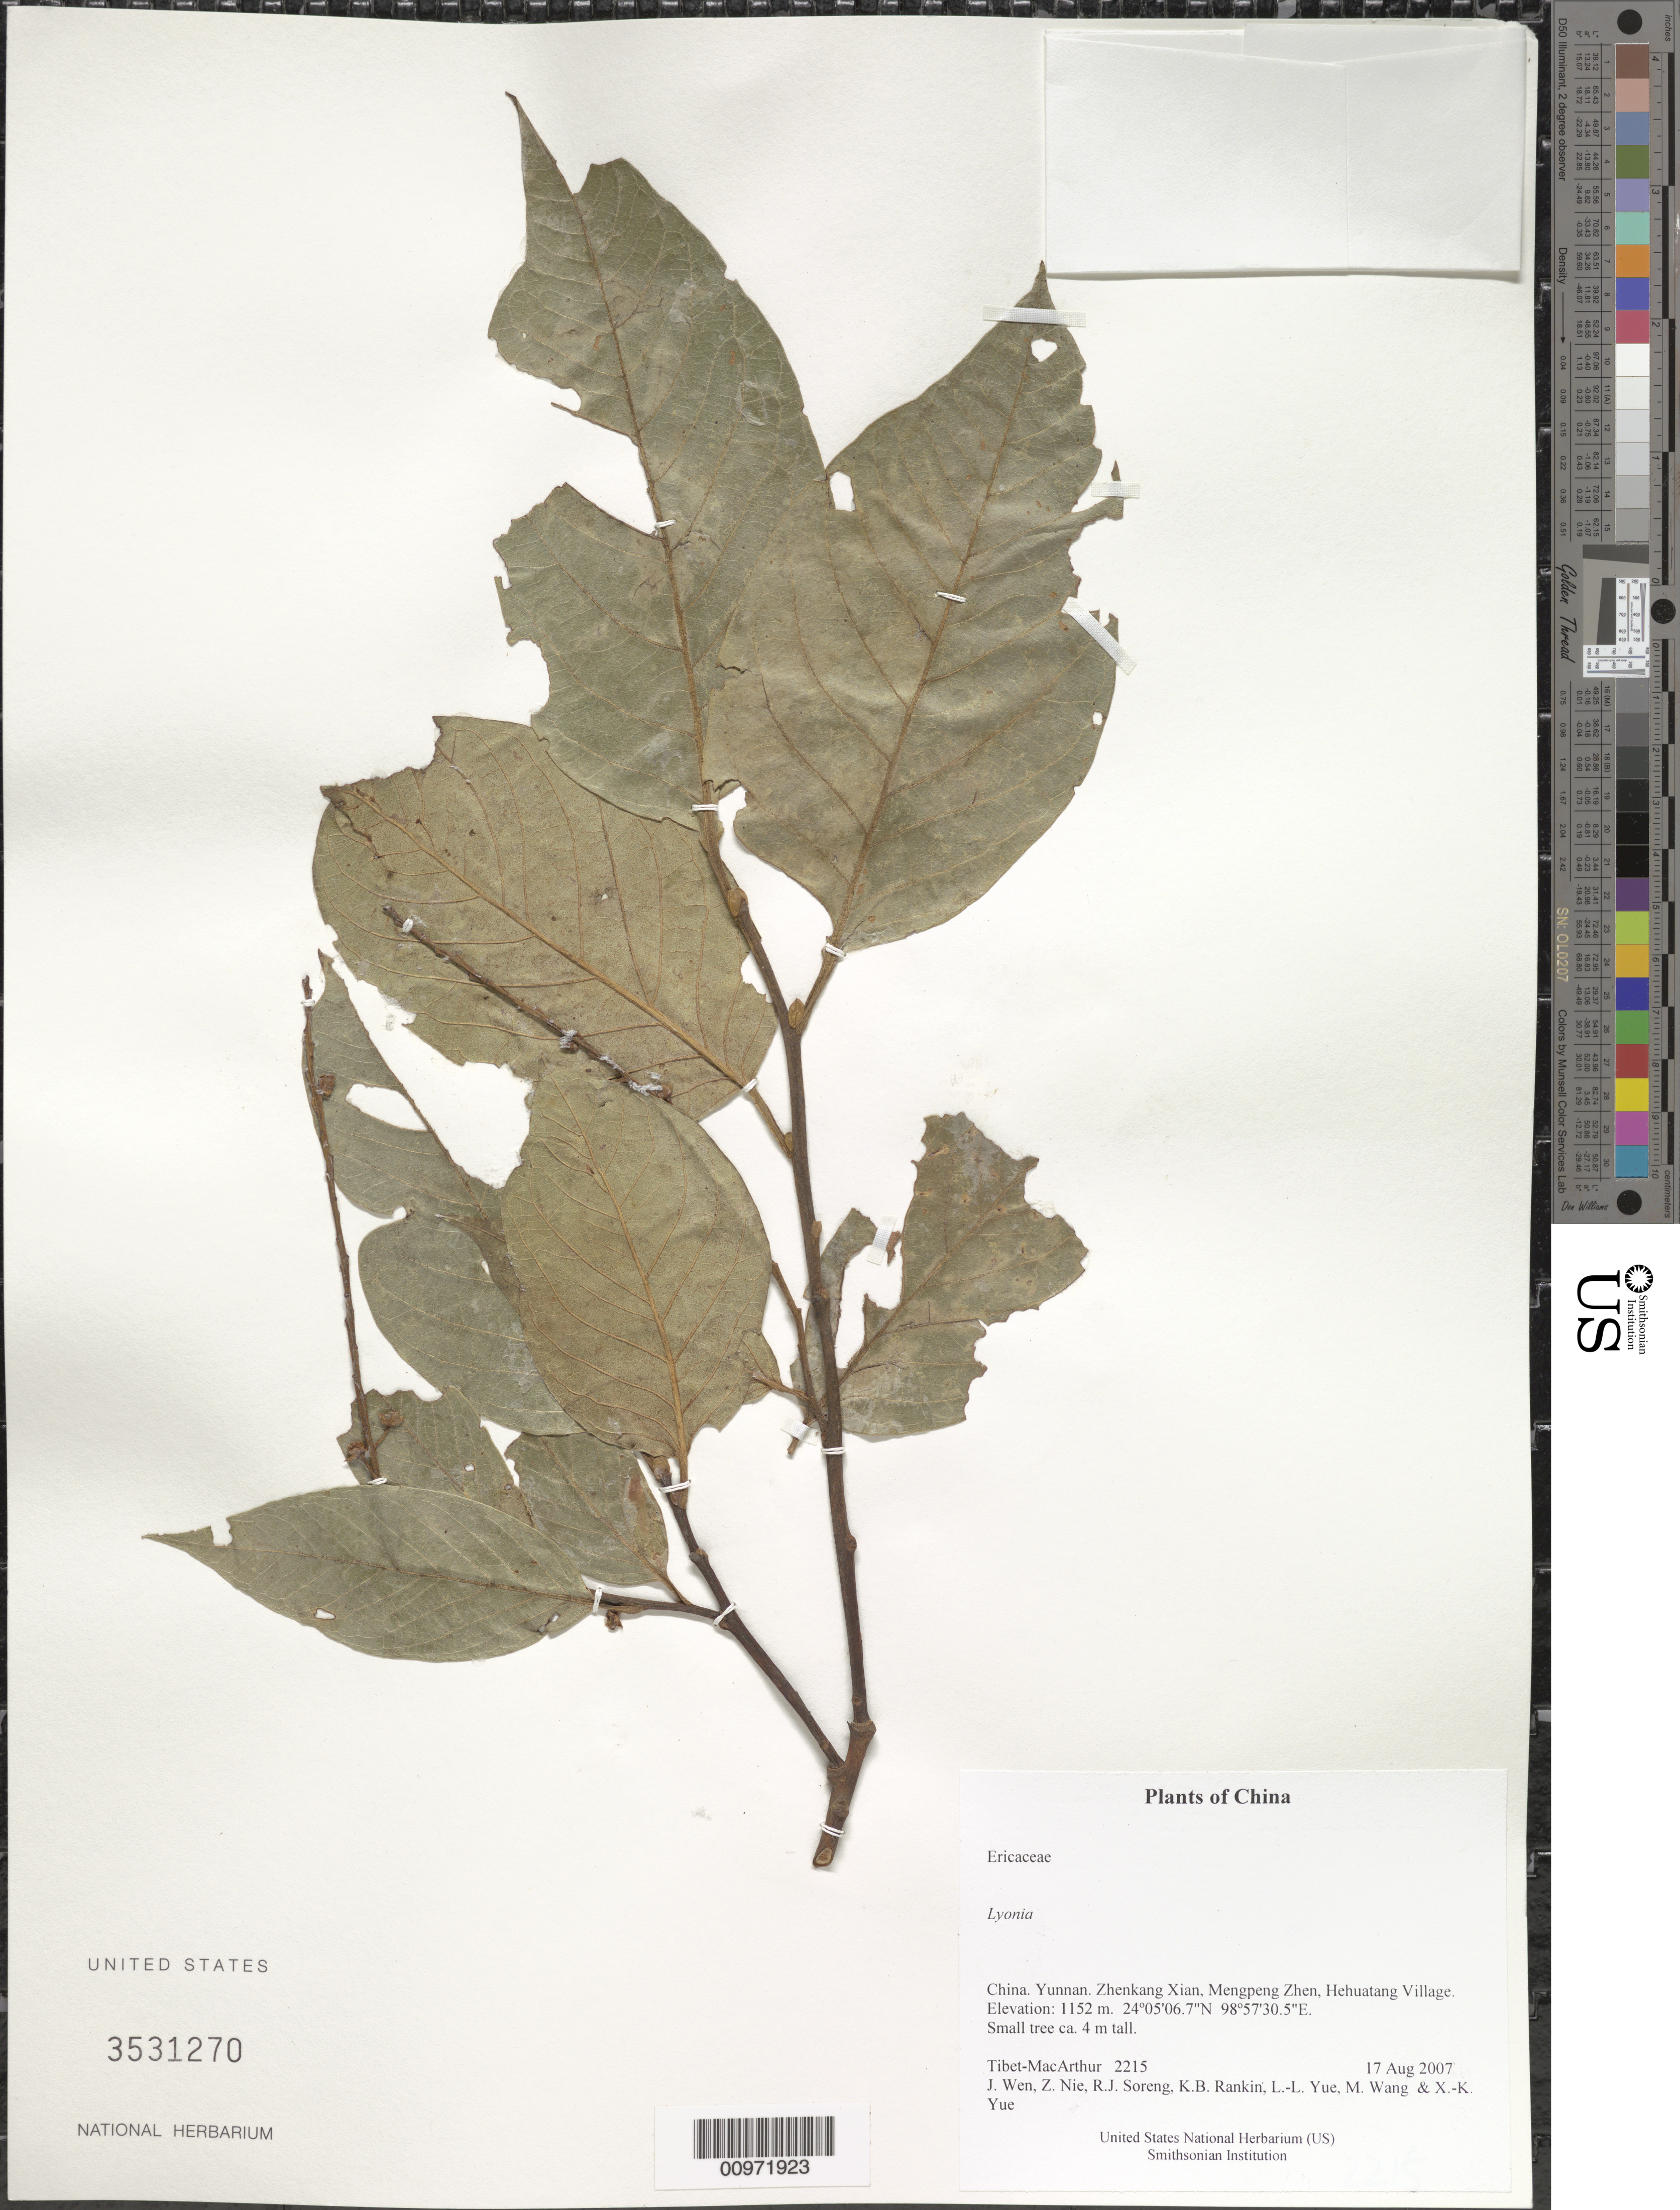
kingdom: Plantae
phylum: Tracheophyta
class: Magnoliopsida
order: Ericales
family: Ericaceae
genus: Lyonia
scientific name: Lyonia sp.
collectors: Tibet-MacArthur, J. Wen, Z. Nie, R. J. Soreng, K. Rankin, L. Yue, M. Wang & X. Yue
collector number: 2215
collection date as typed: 17 Aug 2007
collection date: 2007-08-17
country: China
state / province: Yunnan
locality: Zhenkang Xian, Mengpeng Zhen, Hehuatang Village.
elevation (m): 1152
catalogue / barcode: US 3531270